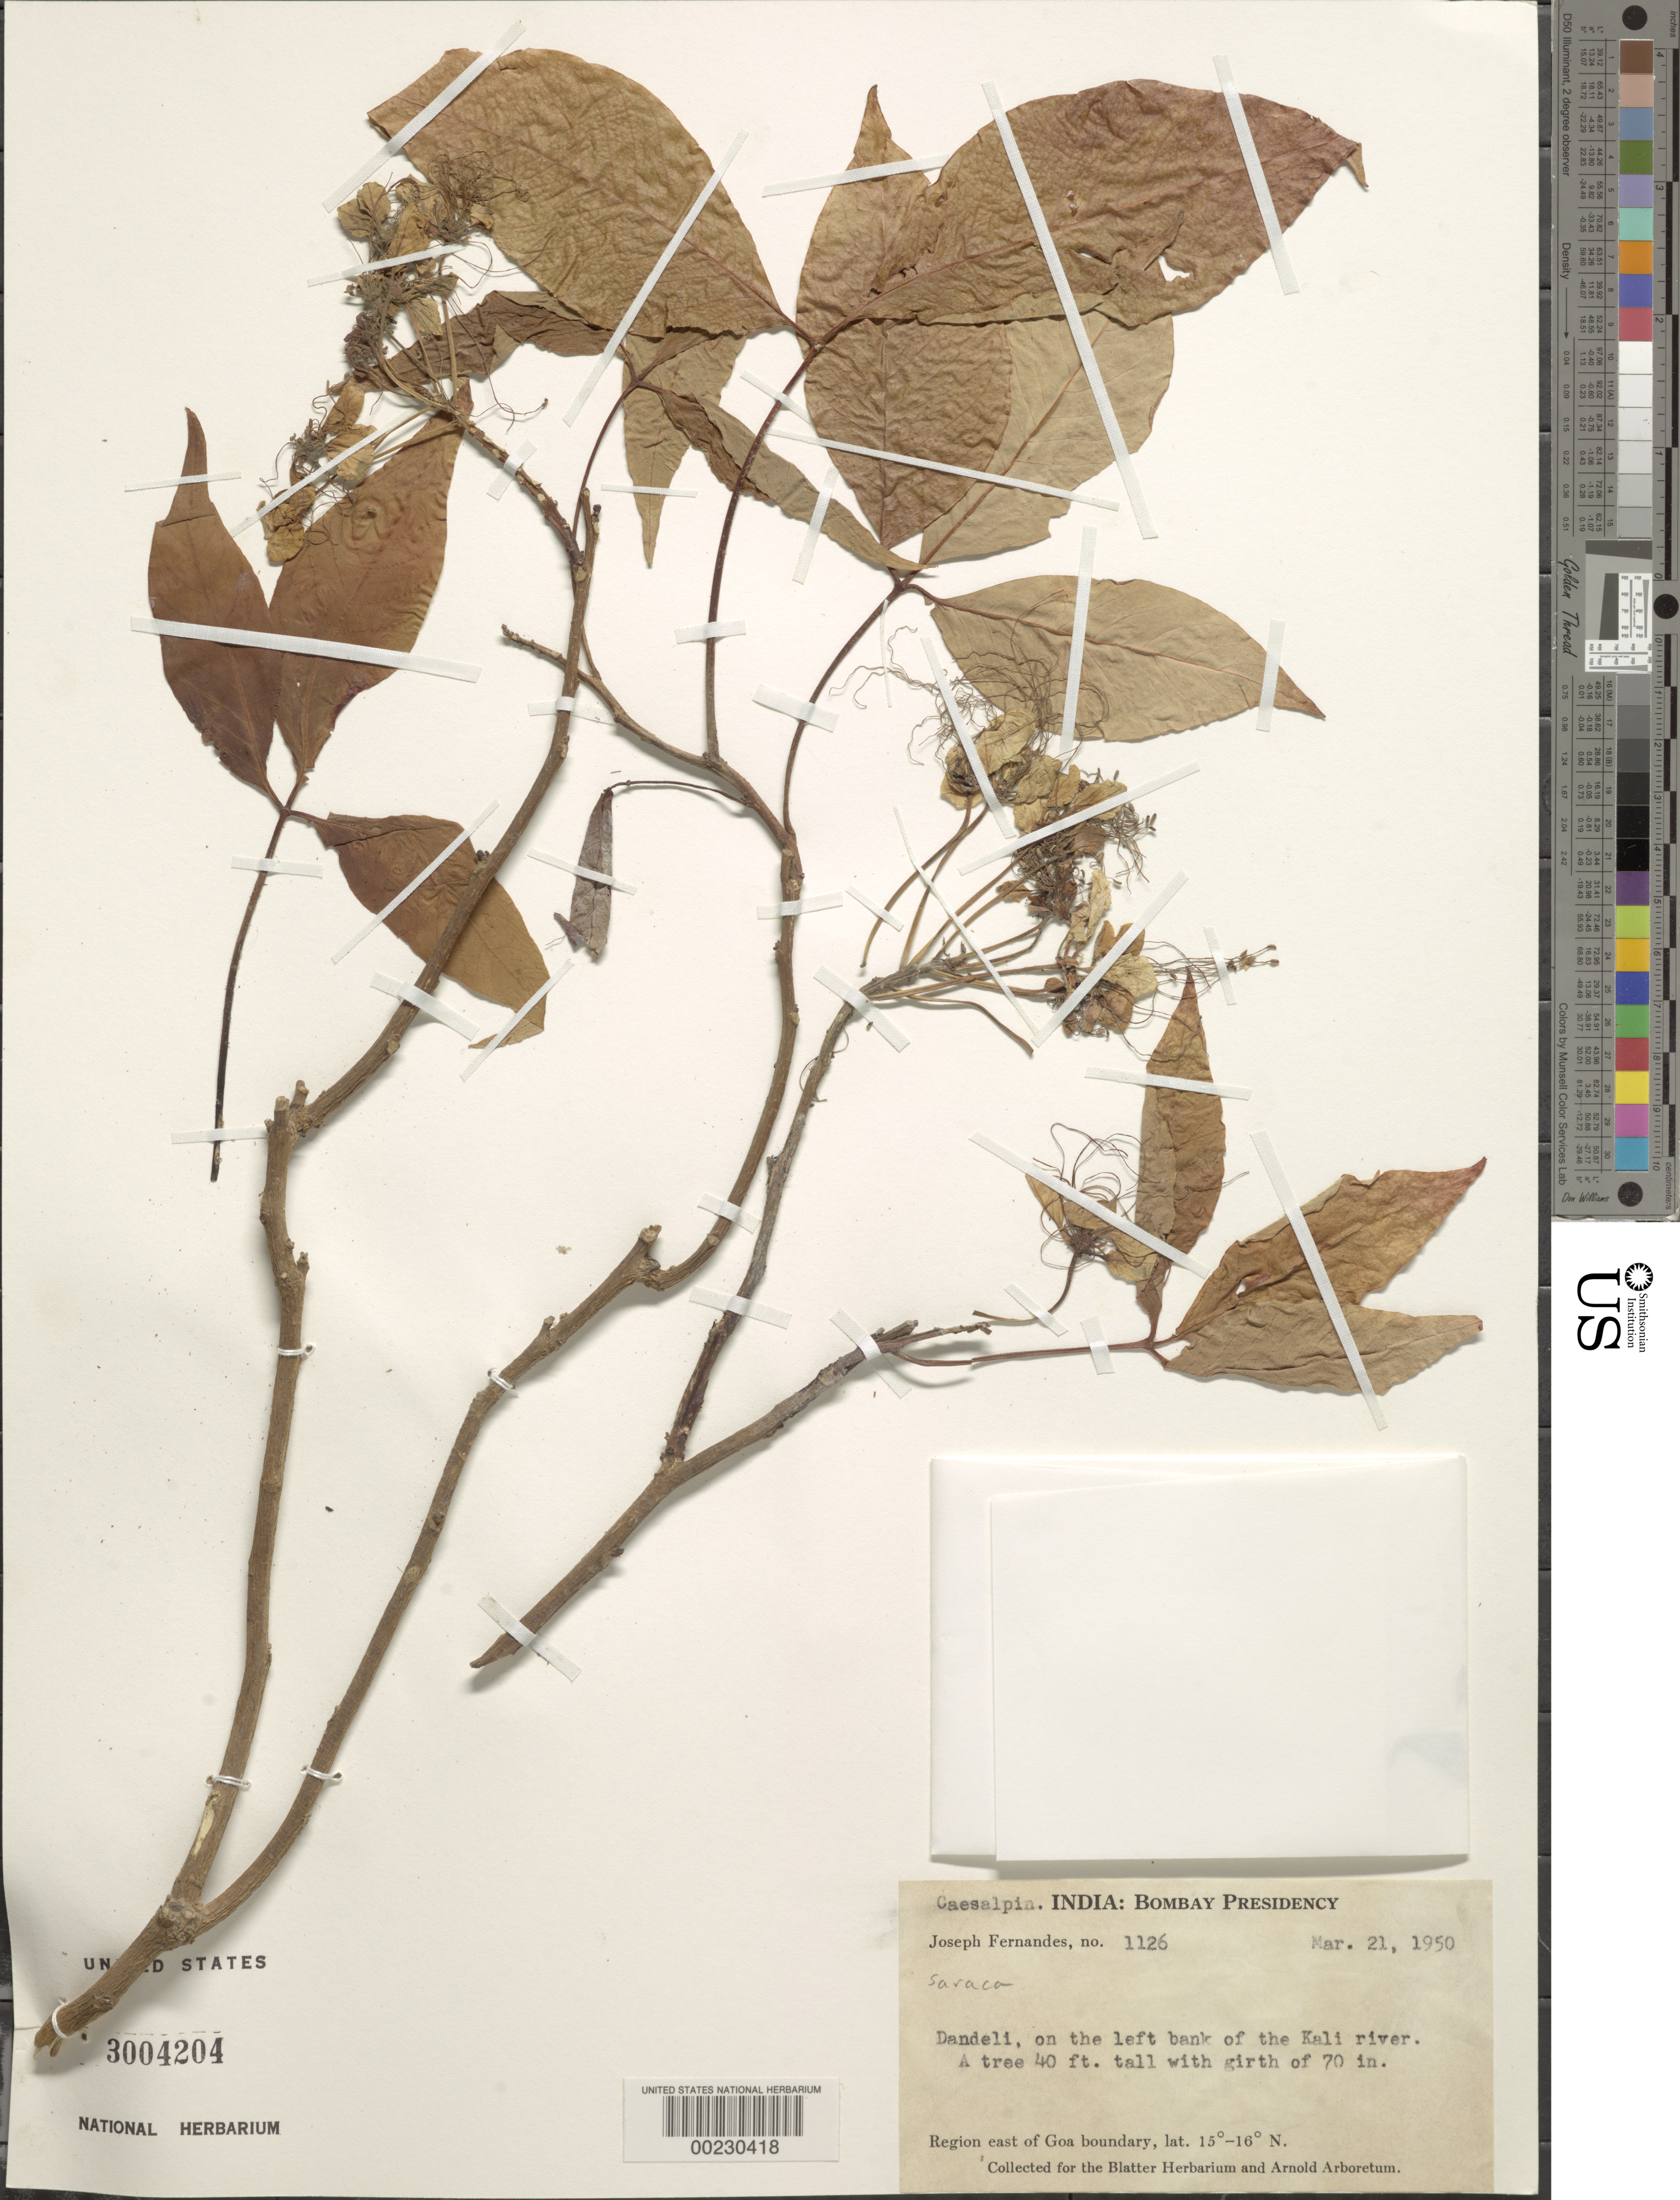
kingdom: Plantae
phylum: Tracheophyta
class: Magnoliopsida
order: Fabales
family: Fabaceae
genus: Saraca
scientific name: Saraca sp.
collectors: J. Fernandes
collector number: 1126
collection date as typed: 21 Mar 1950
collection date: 1950-03-21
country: India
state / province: Gujarat / Maharashtra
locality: Dandeli, on the left bank of the kali river; region e of goa boundary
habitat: Bank of river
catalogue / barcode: US 3004204